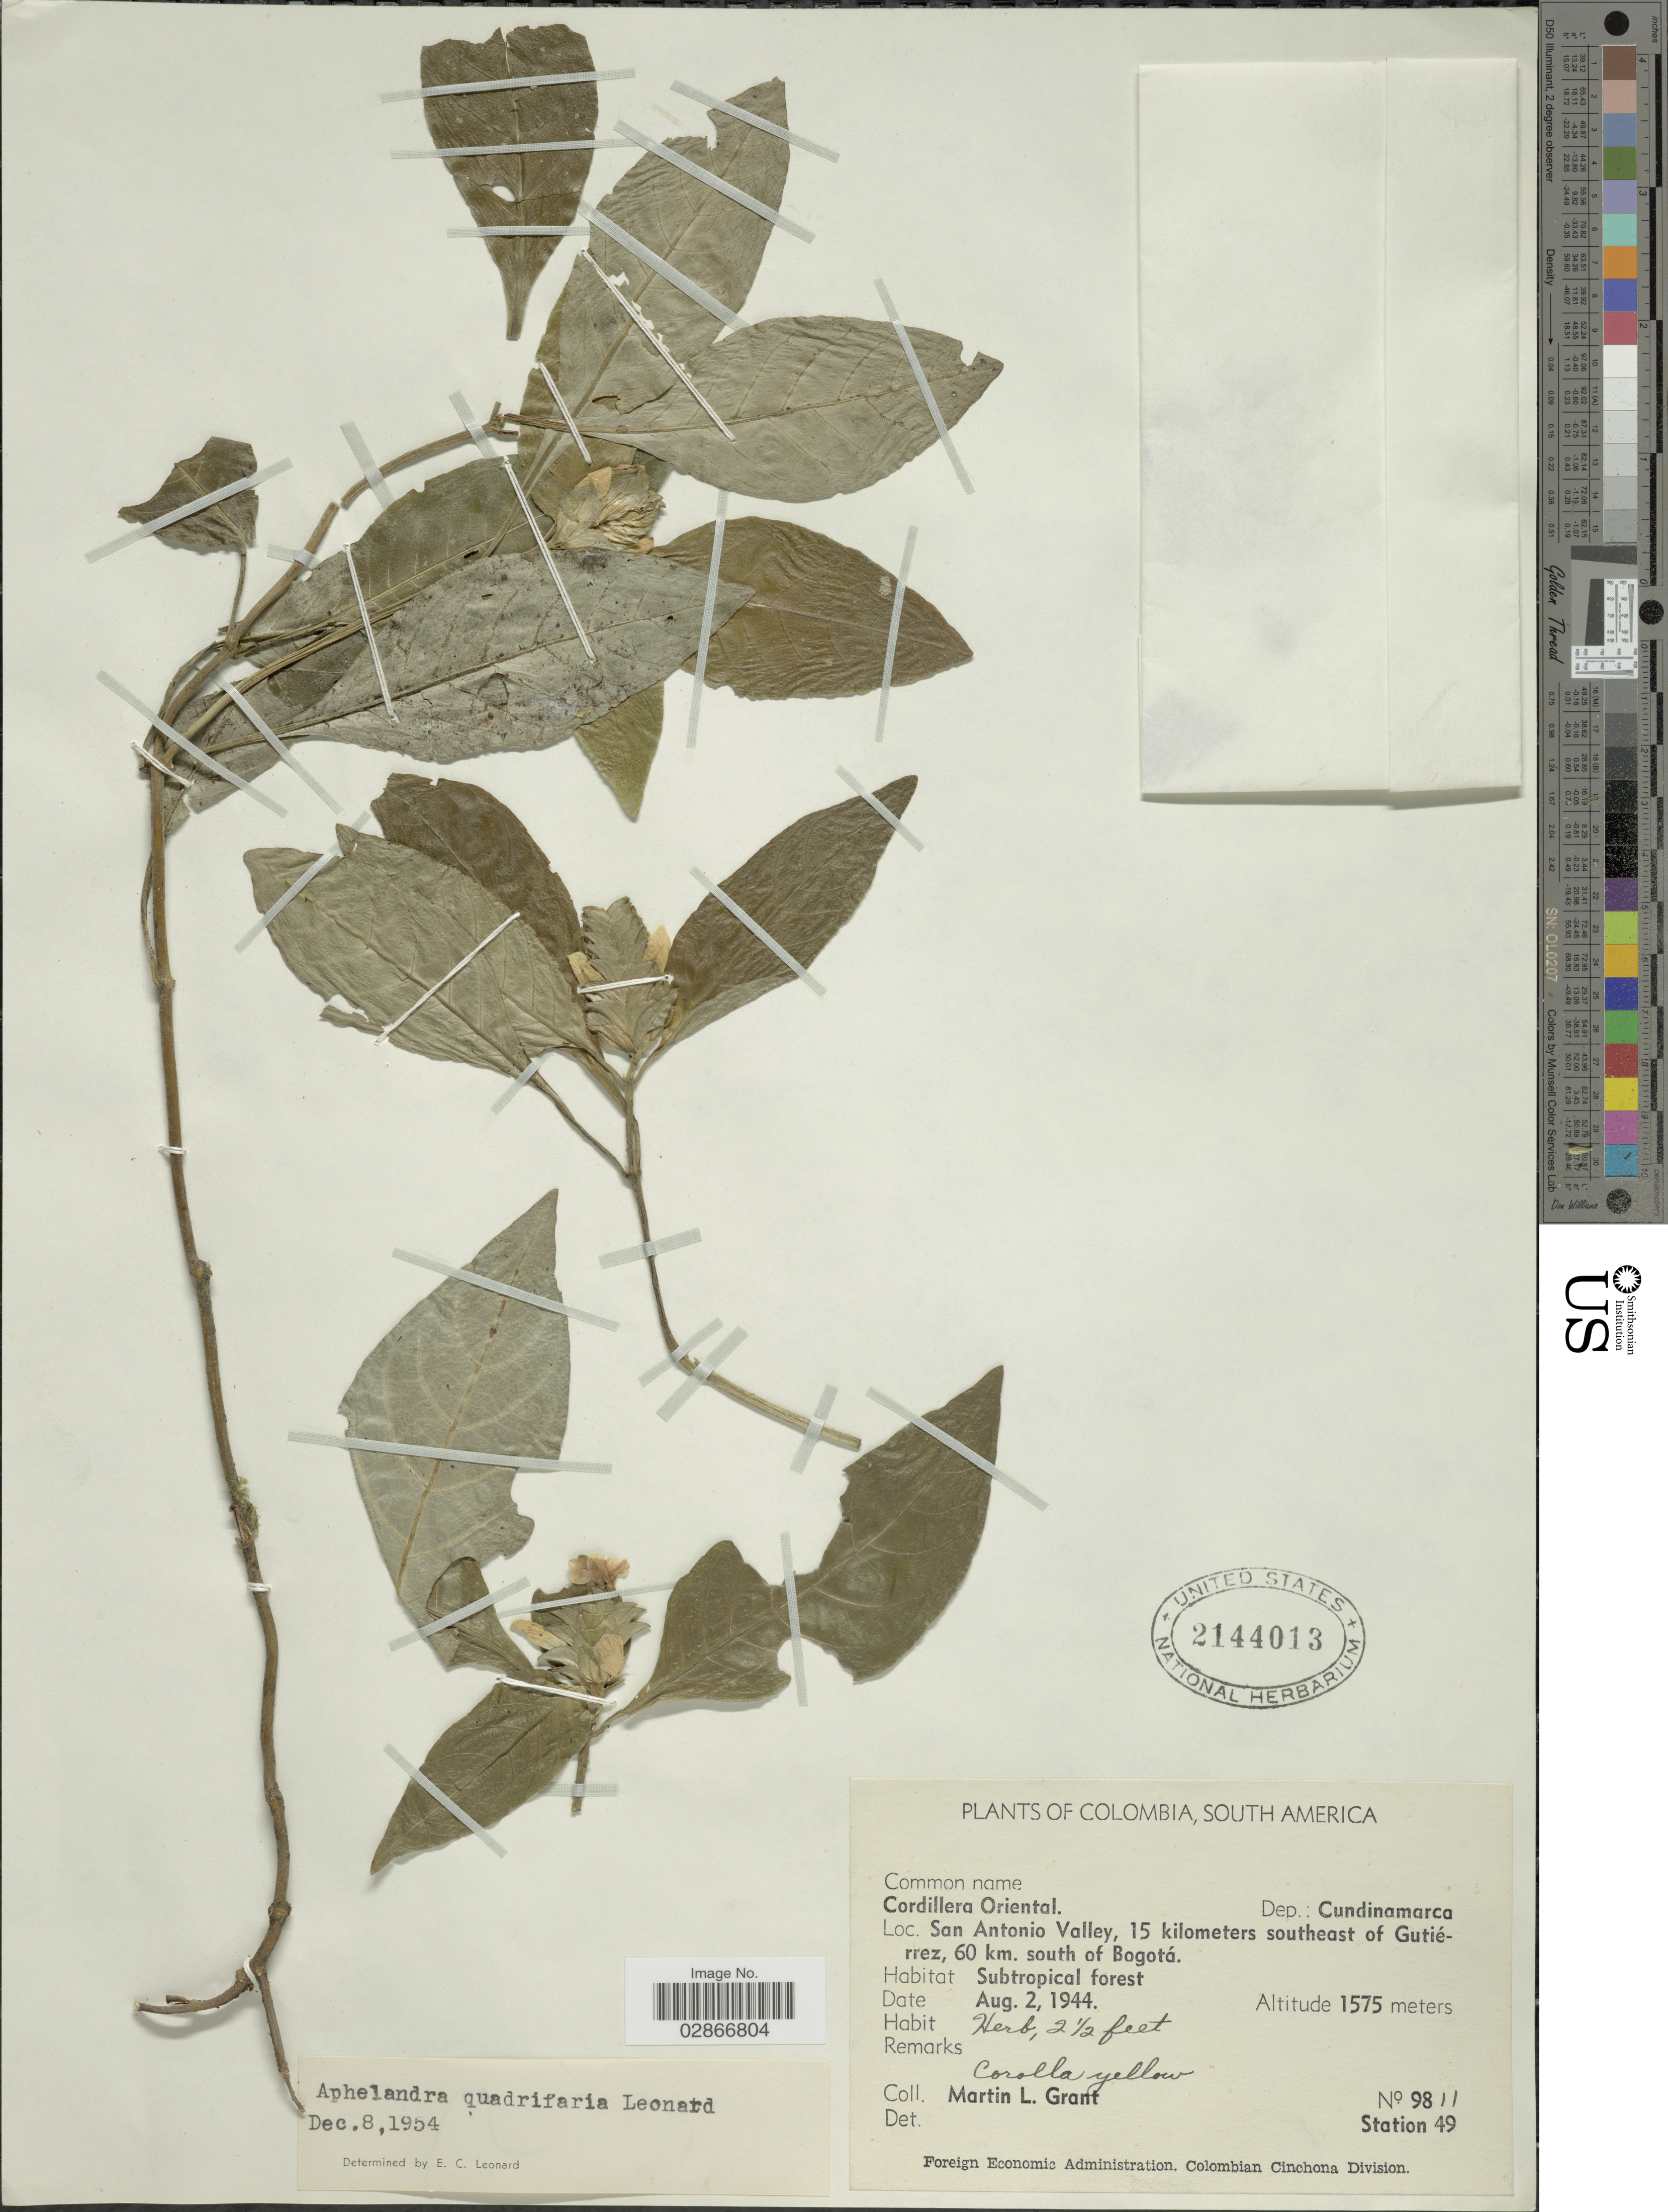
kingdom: Plantae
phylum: Tracheophyta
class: Magnoliopsida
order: Lamiales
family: Acanthaceae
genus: Aphelandra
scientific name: Aphelandra elata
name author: (Lindau) Wassh.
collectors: M. L. Grant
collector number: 9811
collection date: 1944-08-02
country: Colombia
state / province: Cundinamarca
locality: Cordillera Oriental, Dep.: Cundinamarca, San Antonio Valley, 15 kilometers southeast of Gutiérrez, 60 km. south of Bogotá.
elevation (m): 1575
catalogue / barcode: US 2144013